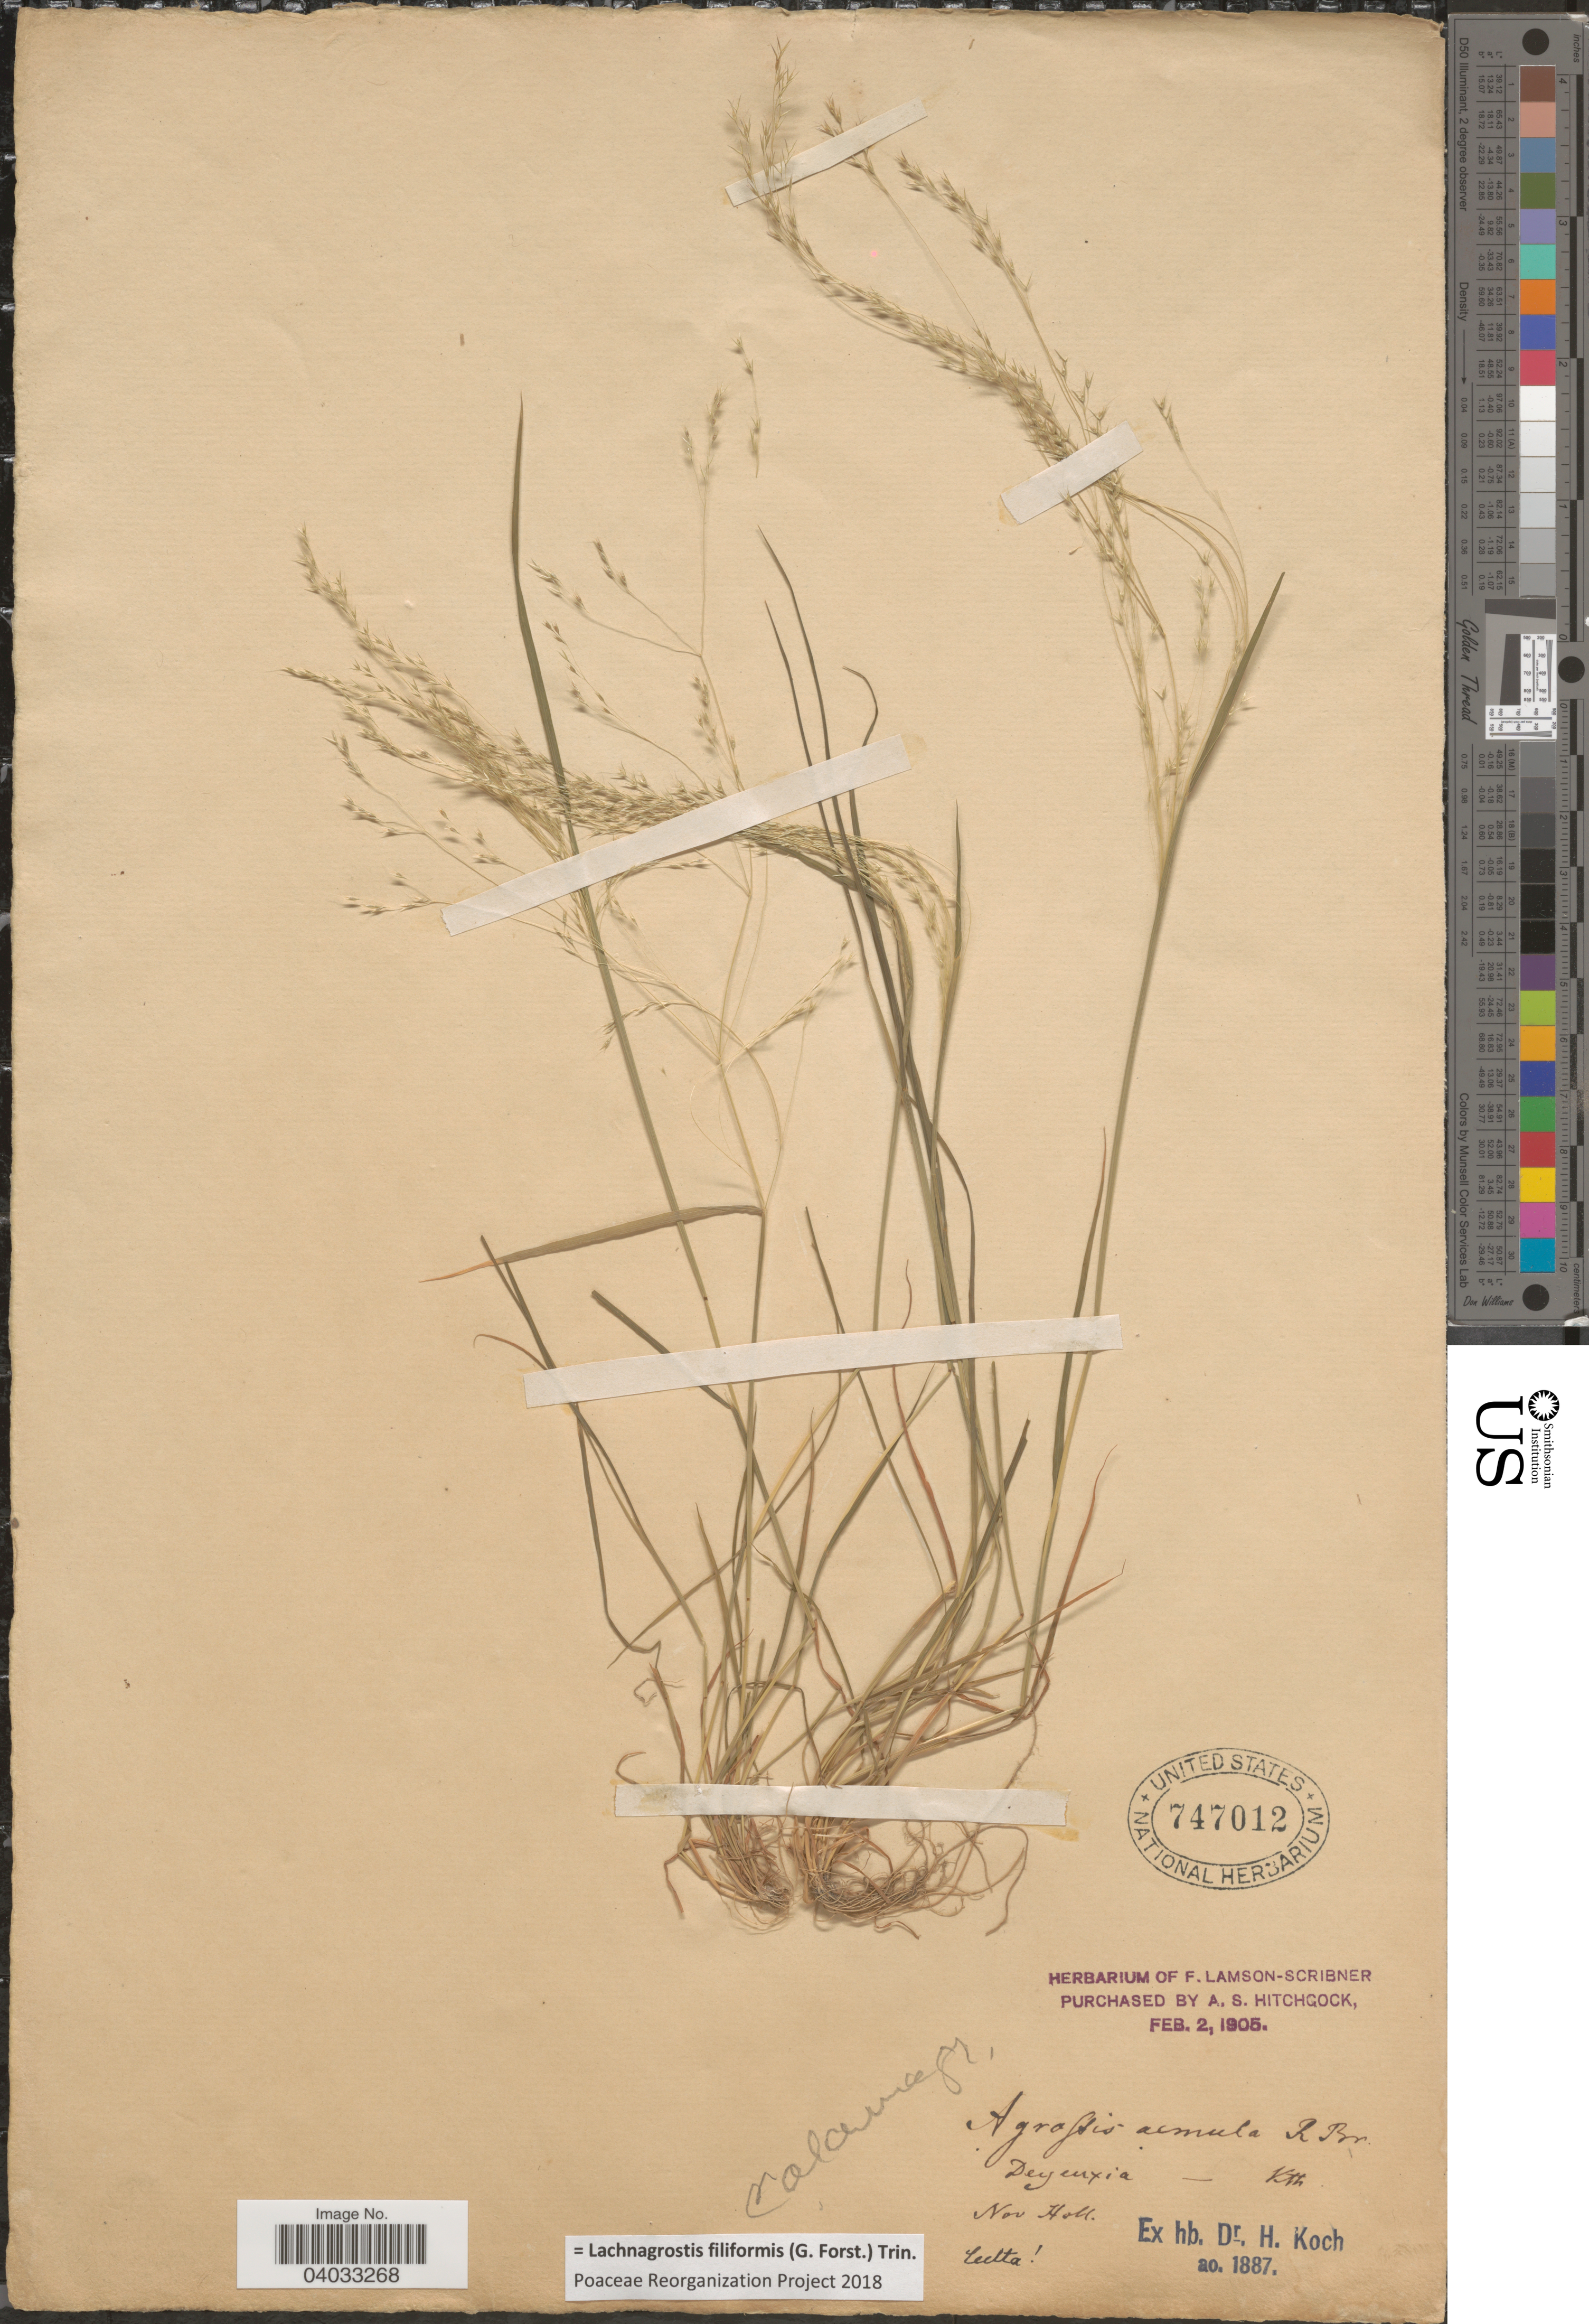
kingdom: Plantae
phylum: Tracheophyta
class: Liliopsida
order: Poales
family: Poaceae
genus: Lachnagrostis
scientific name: Lachnagrostis filiformis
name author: (J.R. Forst.) Trin.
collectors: -- Holt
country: Australia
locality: Nov. Holl.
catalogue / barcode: US 747012